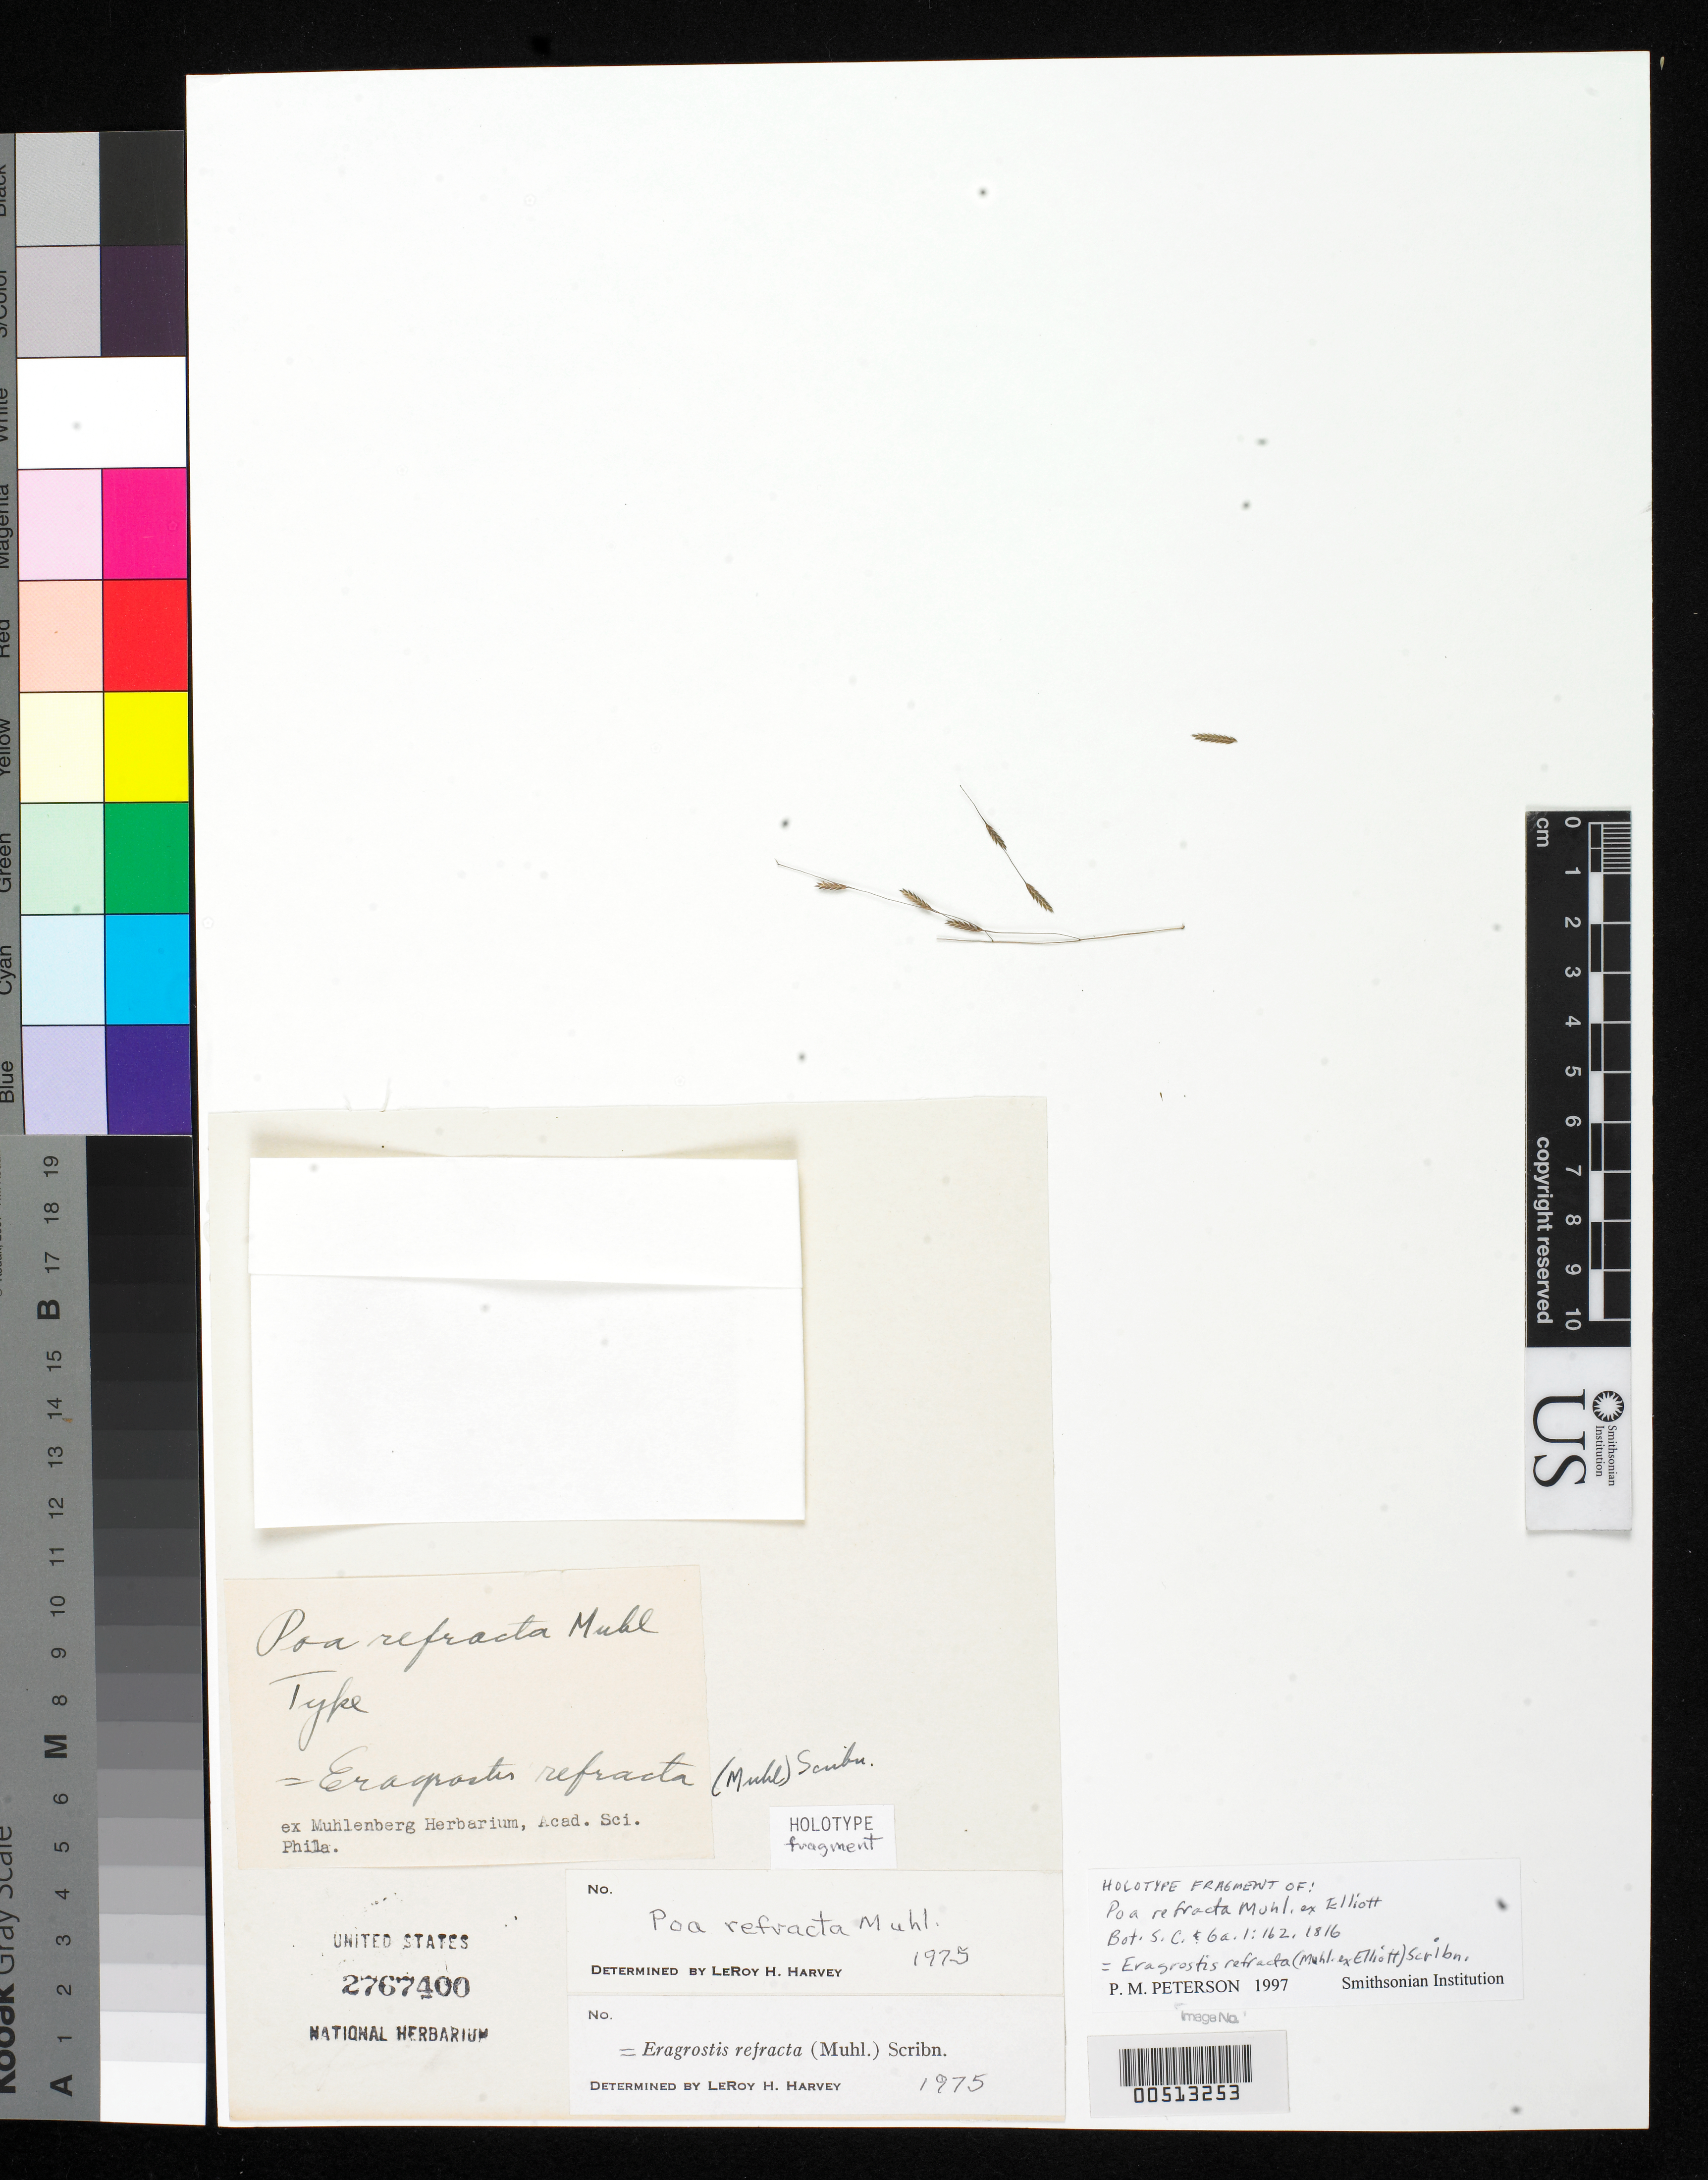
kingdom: Plantae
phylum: Tracheophyta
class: Liliopsida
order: Poales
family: Poaceae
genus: Poa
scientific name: Poa refracta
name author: Muhl. ex Elliott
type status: Type Fragment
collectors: S. Elliott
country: United States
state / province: South Carolina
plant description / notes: Fragmentary material of type (?) specimen ex herb. Muhlenberg. Originally annotated as "type" of Poa refracta Muhl., recorded as type material of Poa refracta Muhl. ex Elliott. As annotated by R. Soreng (2019), this is not type material. From Weakley et al. 2018: The basionym P. refracta Muhl. was validly published by reference (Turland et al. 2018: Art. 38) to “Poa amabilis Walt.,” although nearly all other new names introduced in Muhlenberg (1813) are invalid. Elliott's (1816) later description of P. refracta is not the first valid publication of the name as is sometimes thought (Harvey 1948; Peterson et al. 2001: 107). Although Lamson-Scribner (1894: 49) incorrectly cited the basionym as being from Muhlenberg (1817: 146), the combination E. refracta can be considered validly published by Scribner (Turland et al. 2018: Art. 41.3). Since the validating description for E. refracta is the description of the misapplied Poa amabilis sensu Walter, typification of E. refracta should be based on any original material used by Walter (Turland et al. 2018: Art. 7.8). No extant original material is known for this species (Hitchcock 1905; Ward 2007a, 2017). To attempt to typify E. refracta as accurately as possible and maintain consistency with its modern usage, a neotype is here designated that was collected relatively near Walter's plantation, although occasionally Walter's descriptions must have been based on material from far outside his plantation (Ward 2007b).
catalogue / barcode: US 2767400